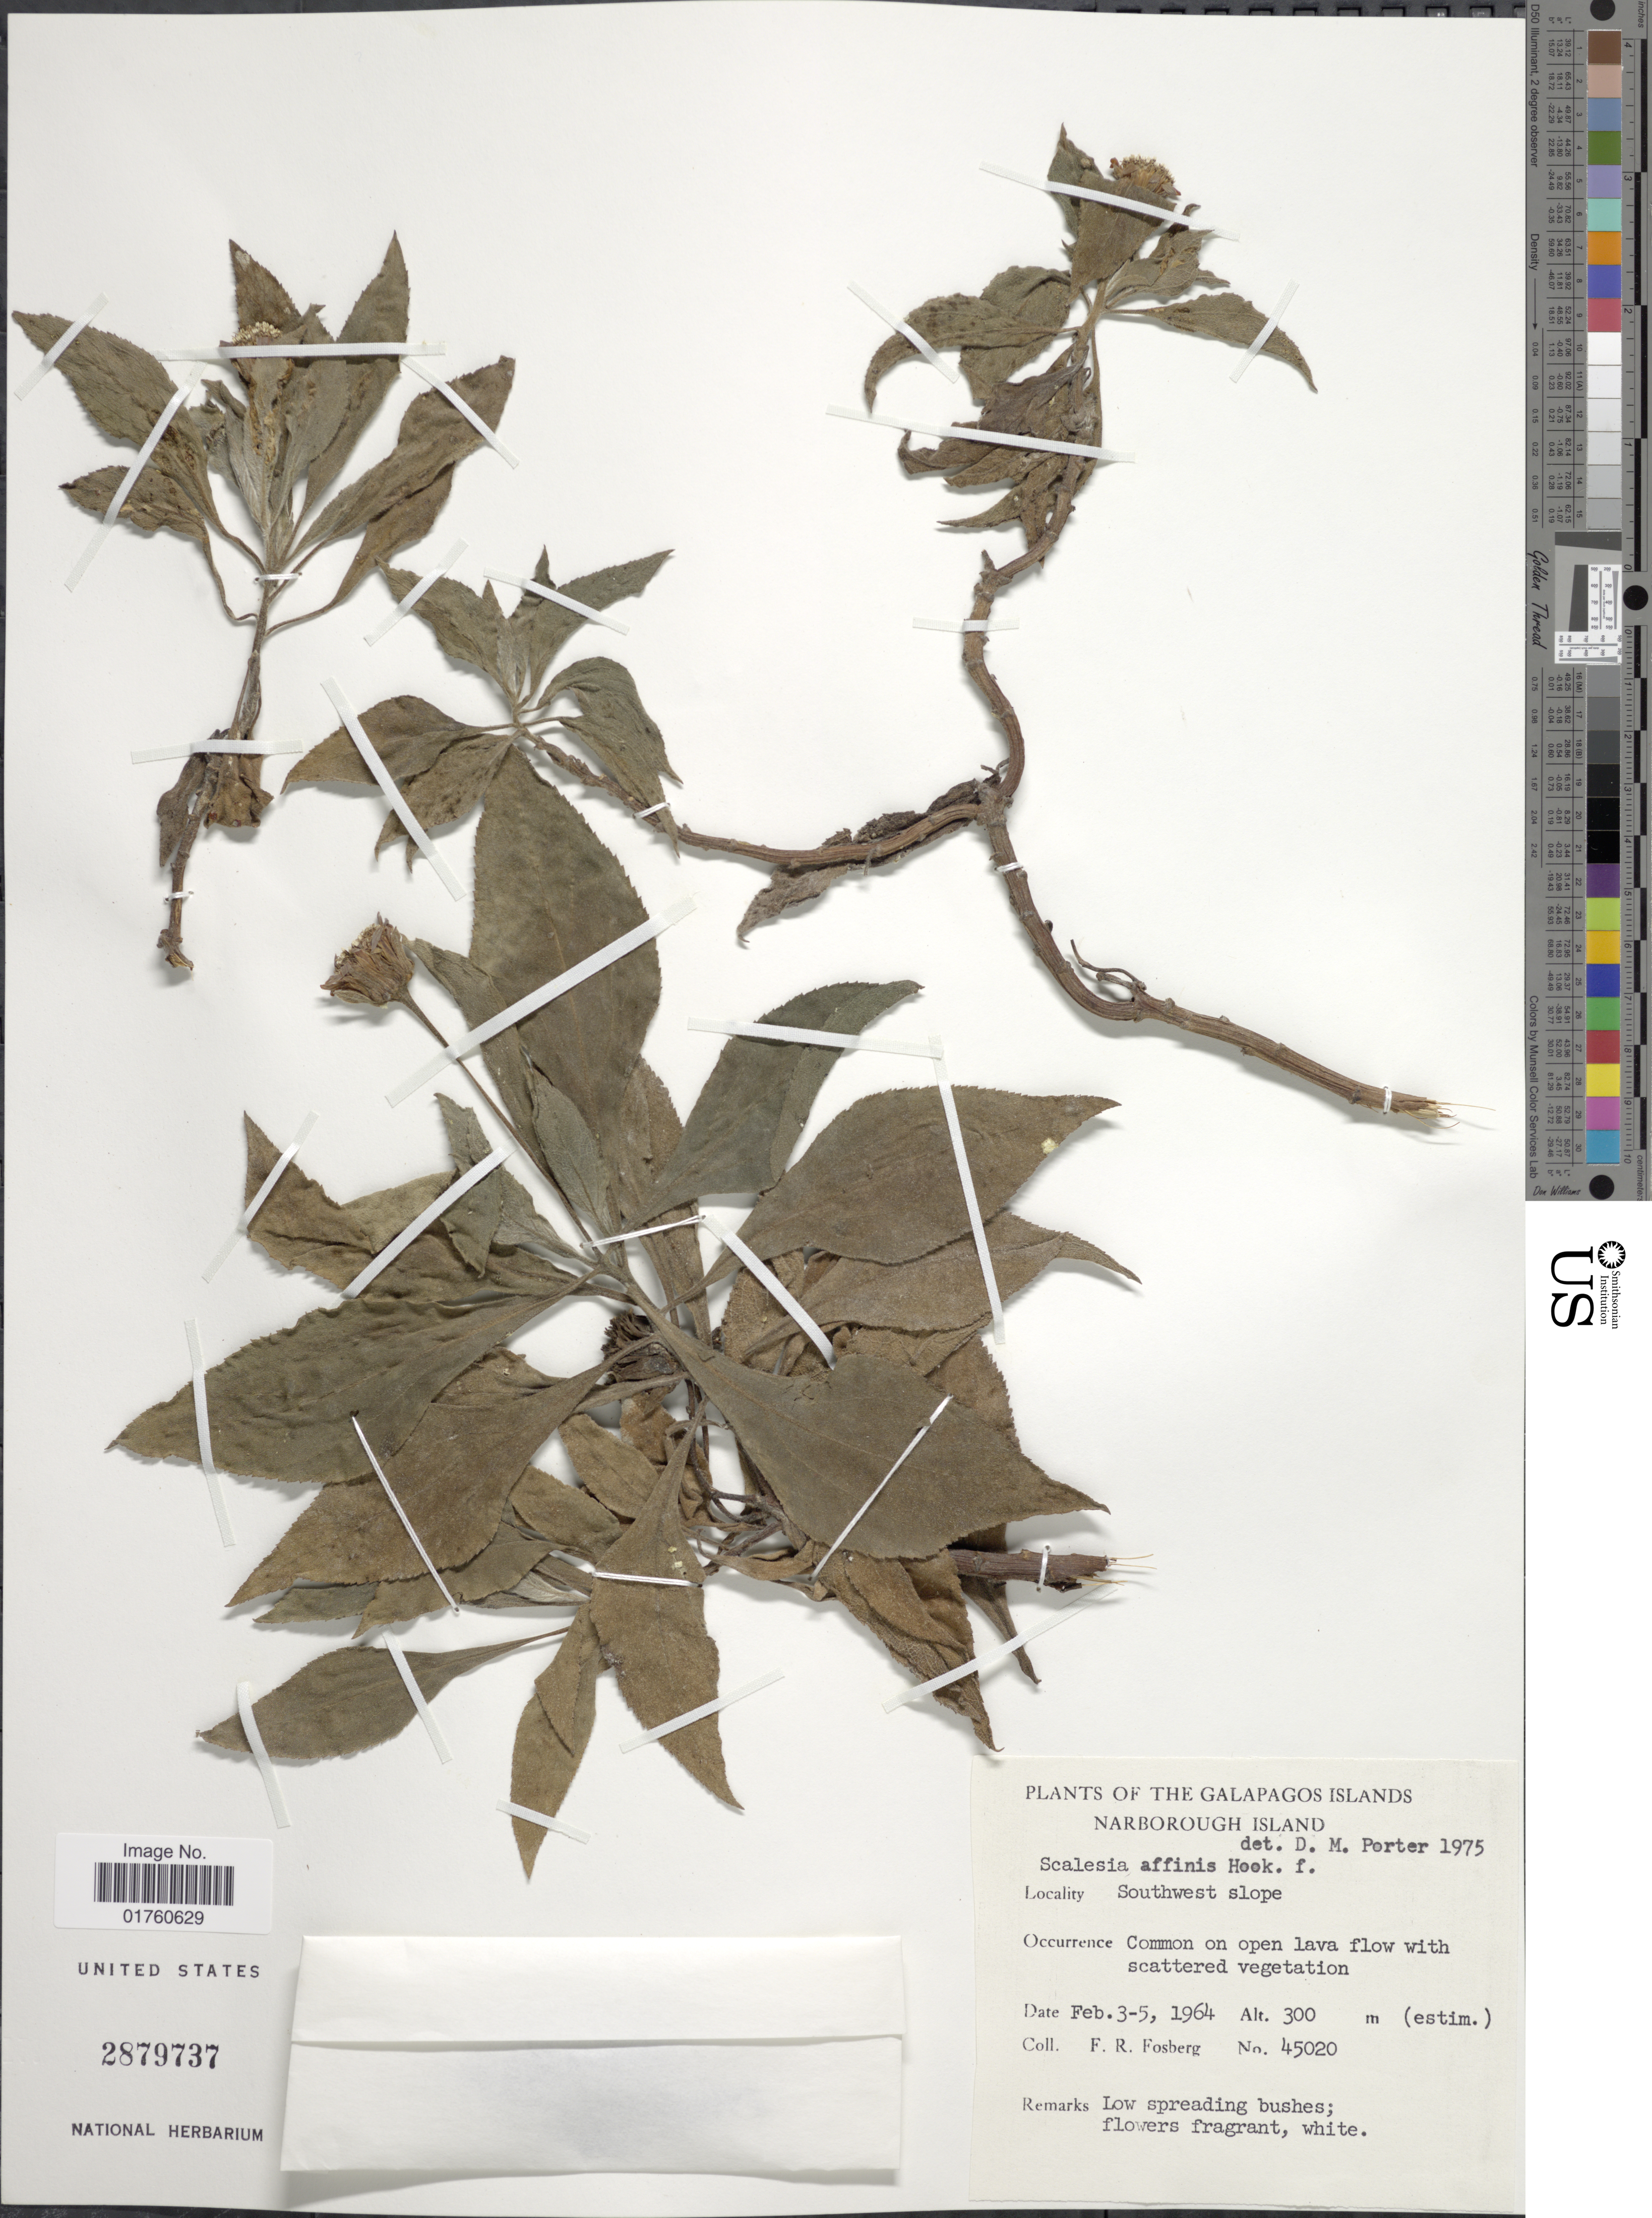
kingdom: Plantae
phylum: Tracheophyta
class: Magnoliopsida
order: Asterales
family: Asteraceae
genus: Scalesia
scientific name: Scalesia affinis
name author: Hook. f.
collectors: F. R. Fosberg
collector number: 45020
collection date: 1964-02-03/1964-02-05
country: Ecuador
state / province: Colón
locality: The Galapagos Islands, Narborough Island, Southwest slope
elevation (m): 300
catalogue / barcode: US 2879737